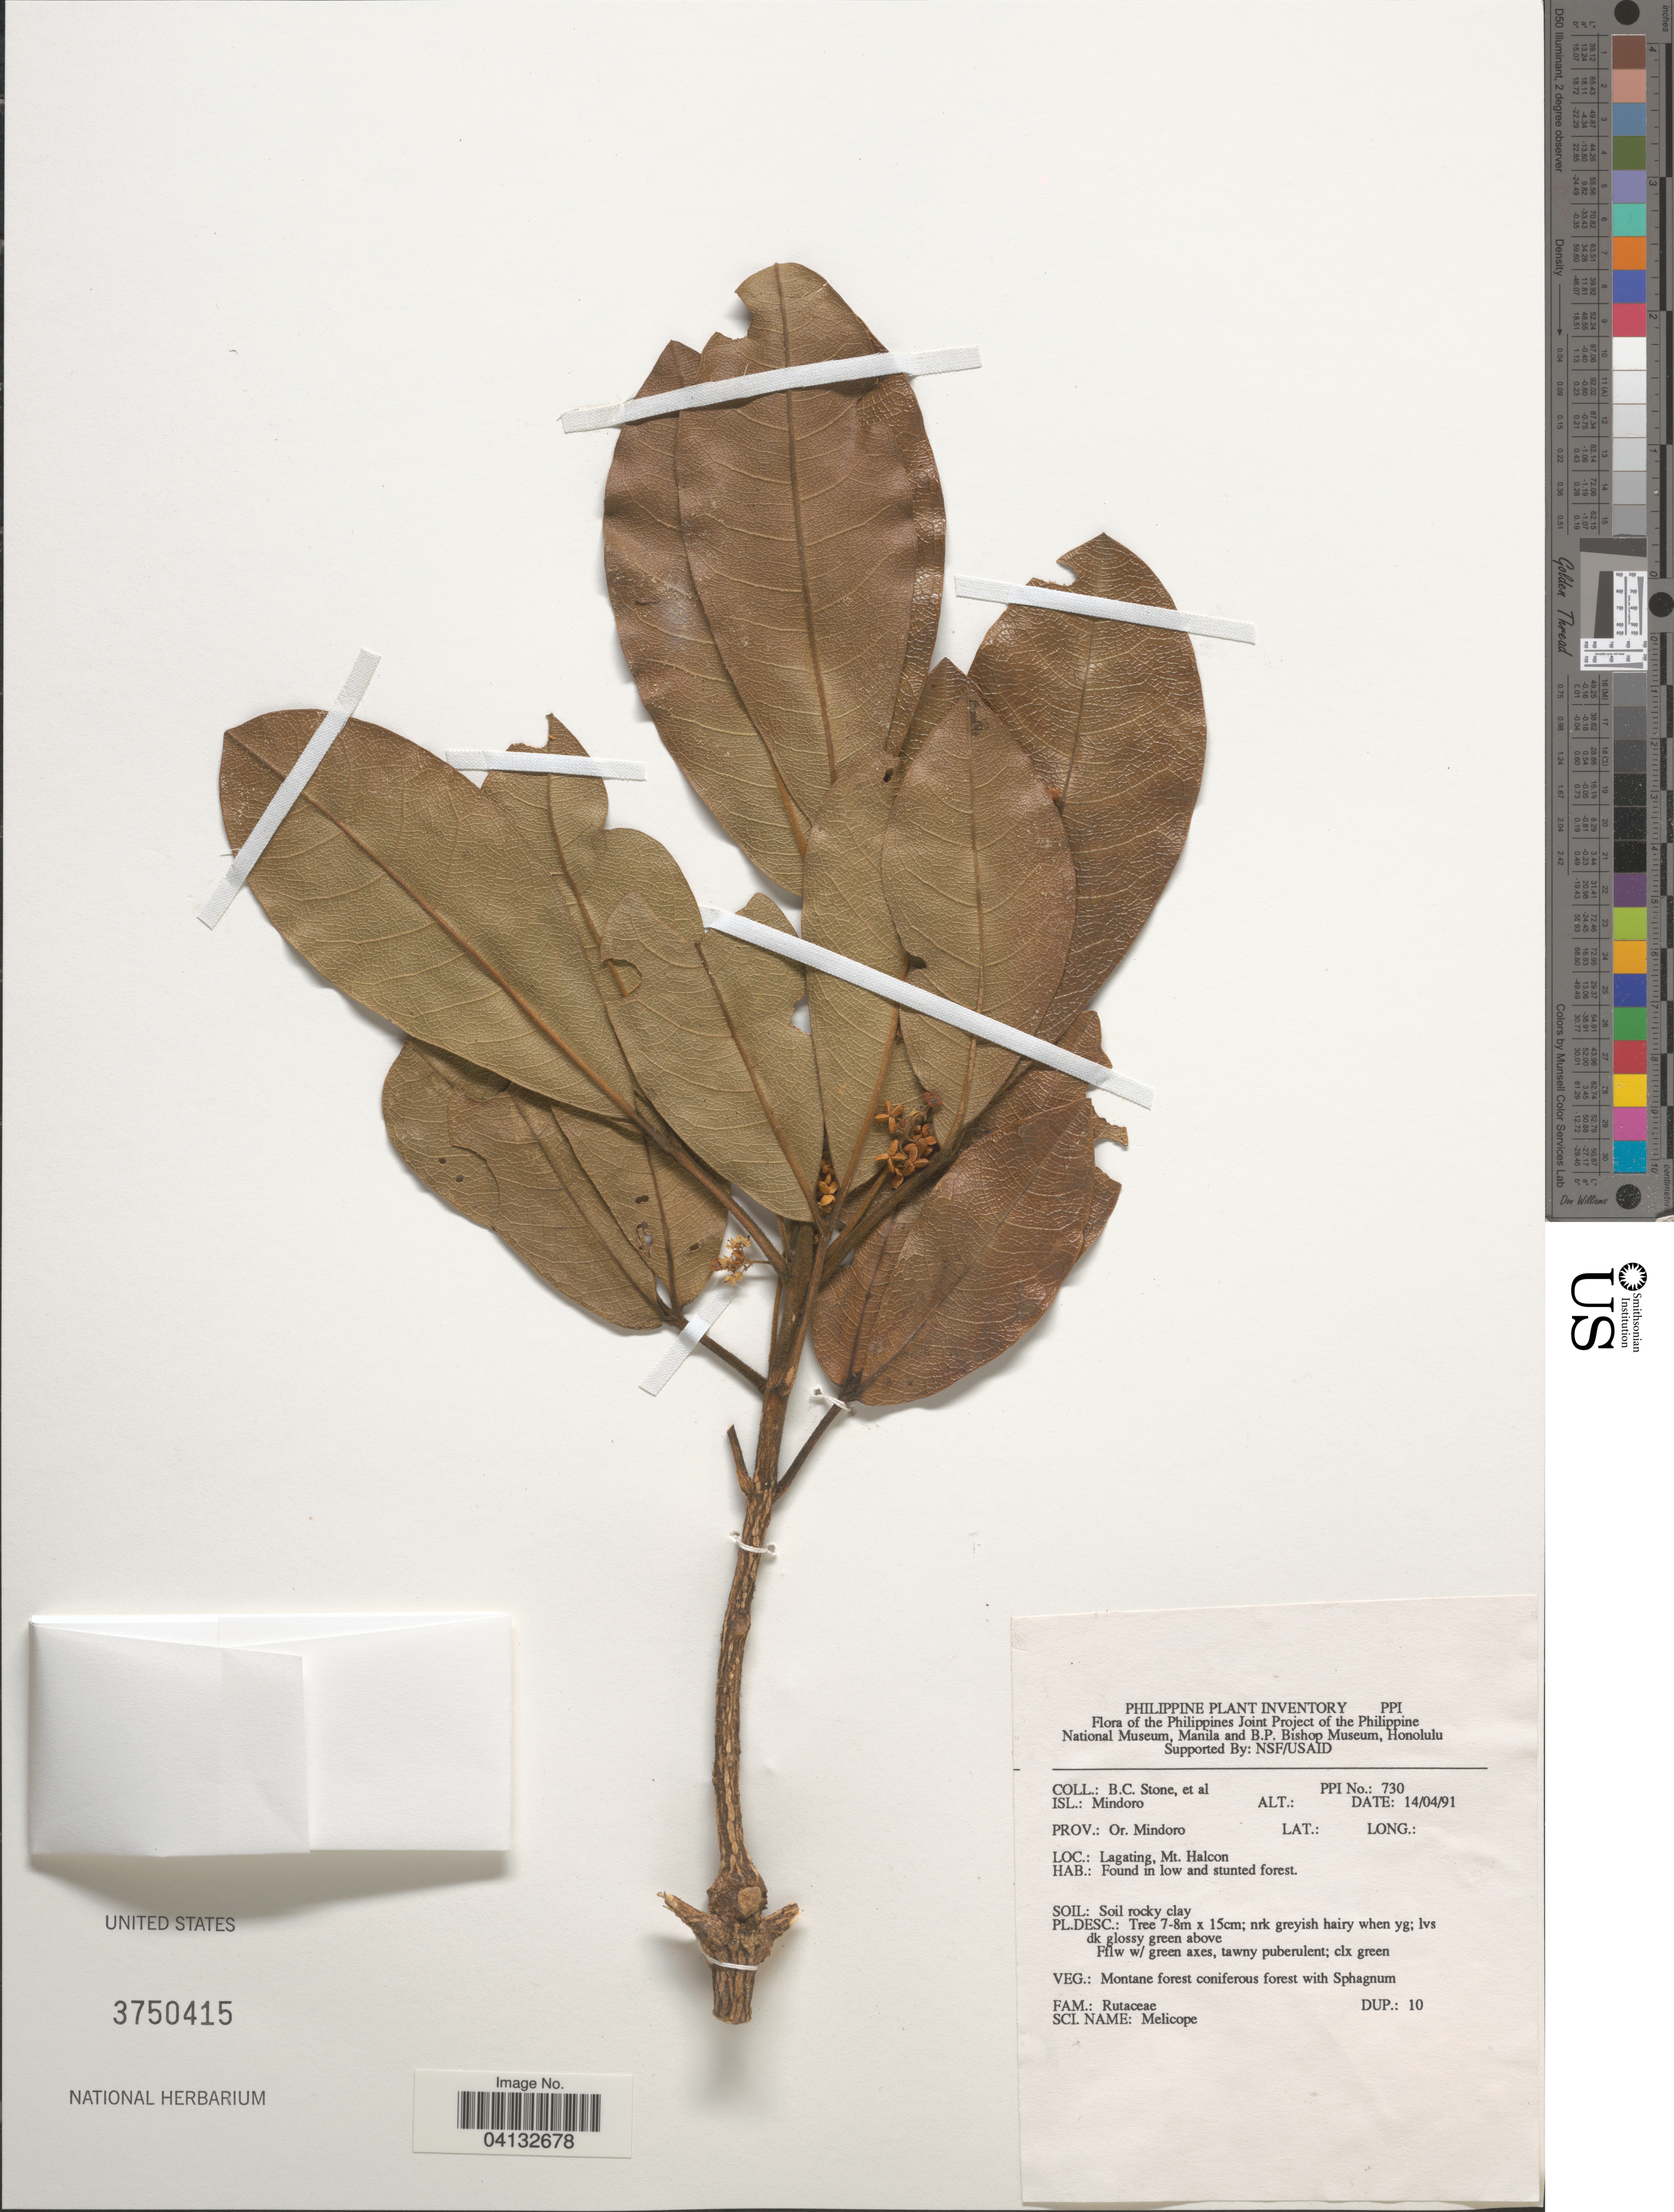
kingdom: Plantae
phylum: Tracheophyta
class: Magnoliopsida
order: Sapindales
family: Rutaceae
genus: Melicope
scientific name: Melicope sp.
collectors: B. C. Stone & et al.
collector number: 730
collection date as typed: Transcribed d/m/y: 14/4/91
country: Philippines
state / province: Mimaropa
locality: Isl.: Mindoro. Prov.: Or. Mindoro. Lagating, Mt. Halcon.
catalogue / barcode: US 3750415